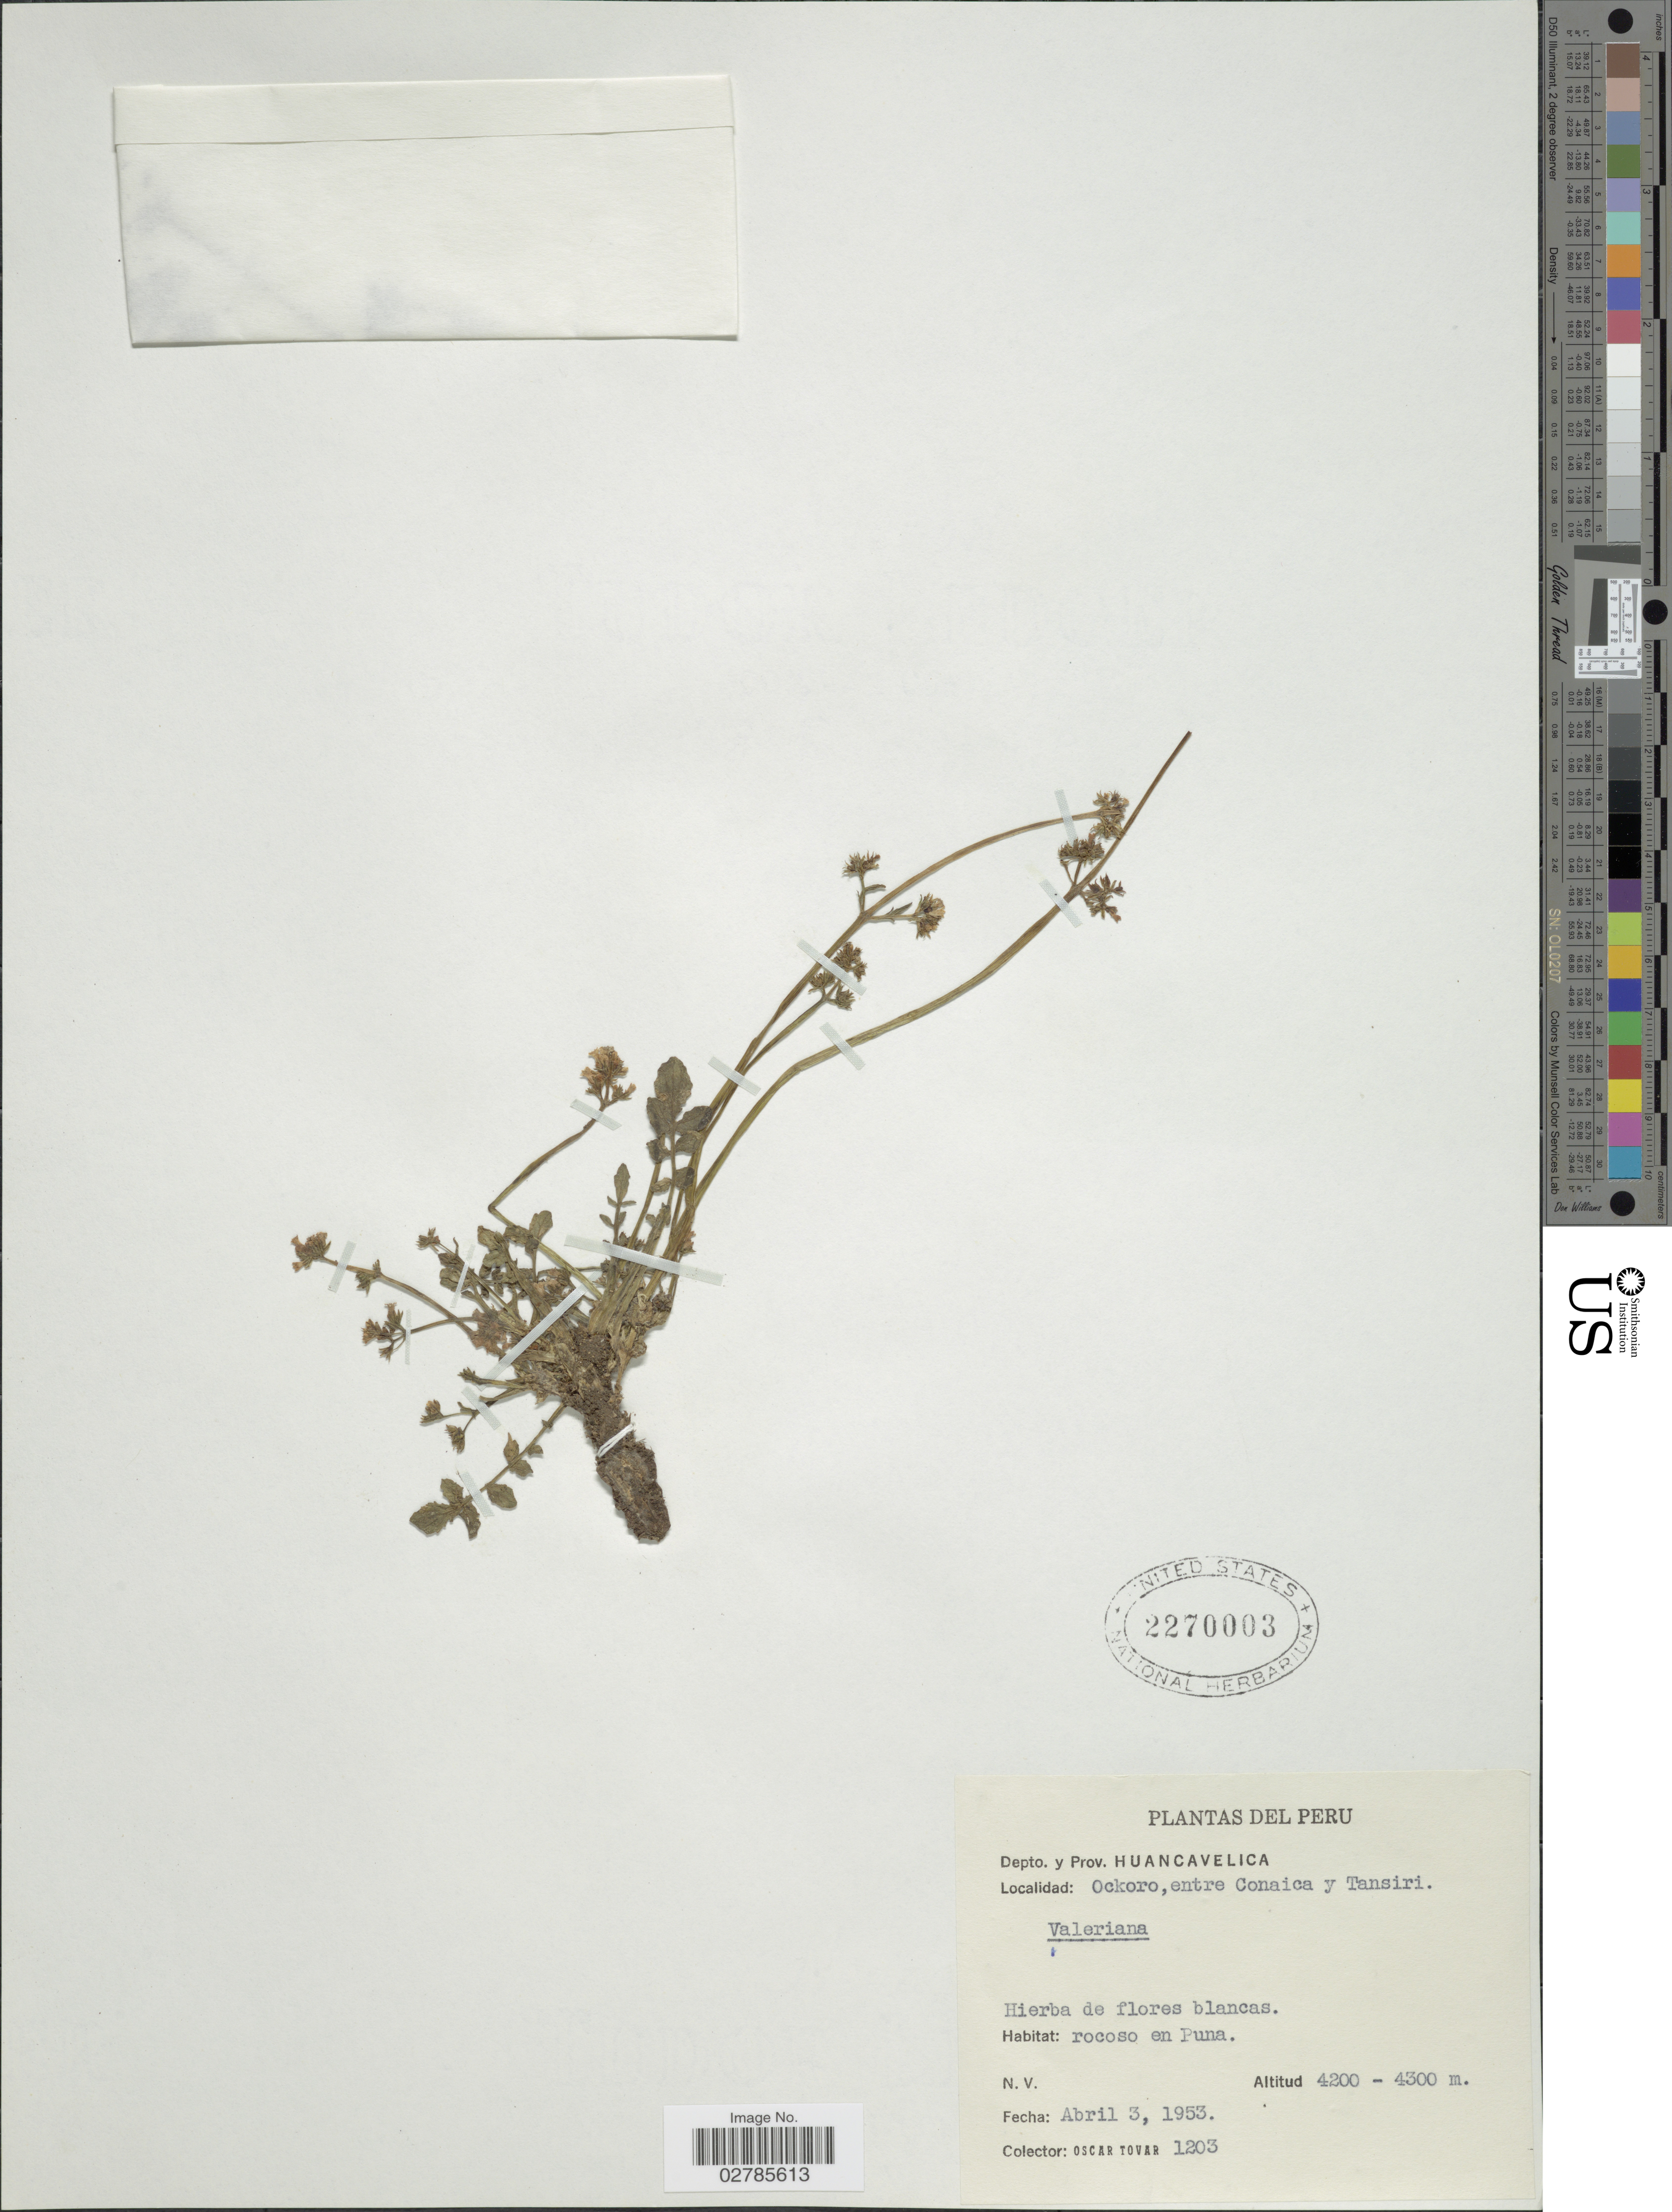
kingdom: Plantae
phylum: Tracheophyta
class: Magnoliopsida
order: Dipsacales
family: Caprifoliaceae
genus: Valeriana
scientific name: Valeriana sp.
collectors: Ó. Tovar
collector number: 1203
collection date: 1953-04-03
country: Peru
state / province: Huancavelica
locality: Depto. y Prov. Huancavelica, Ockoro, entre Conaica y Tansiri, rocoso en Puna.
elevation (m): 4200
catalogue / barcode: US 2270003